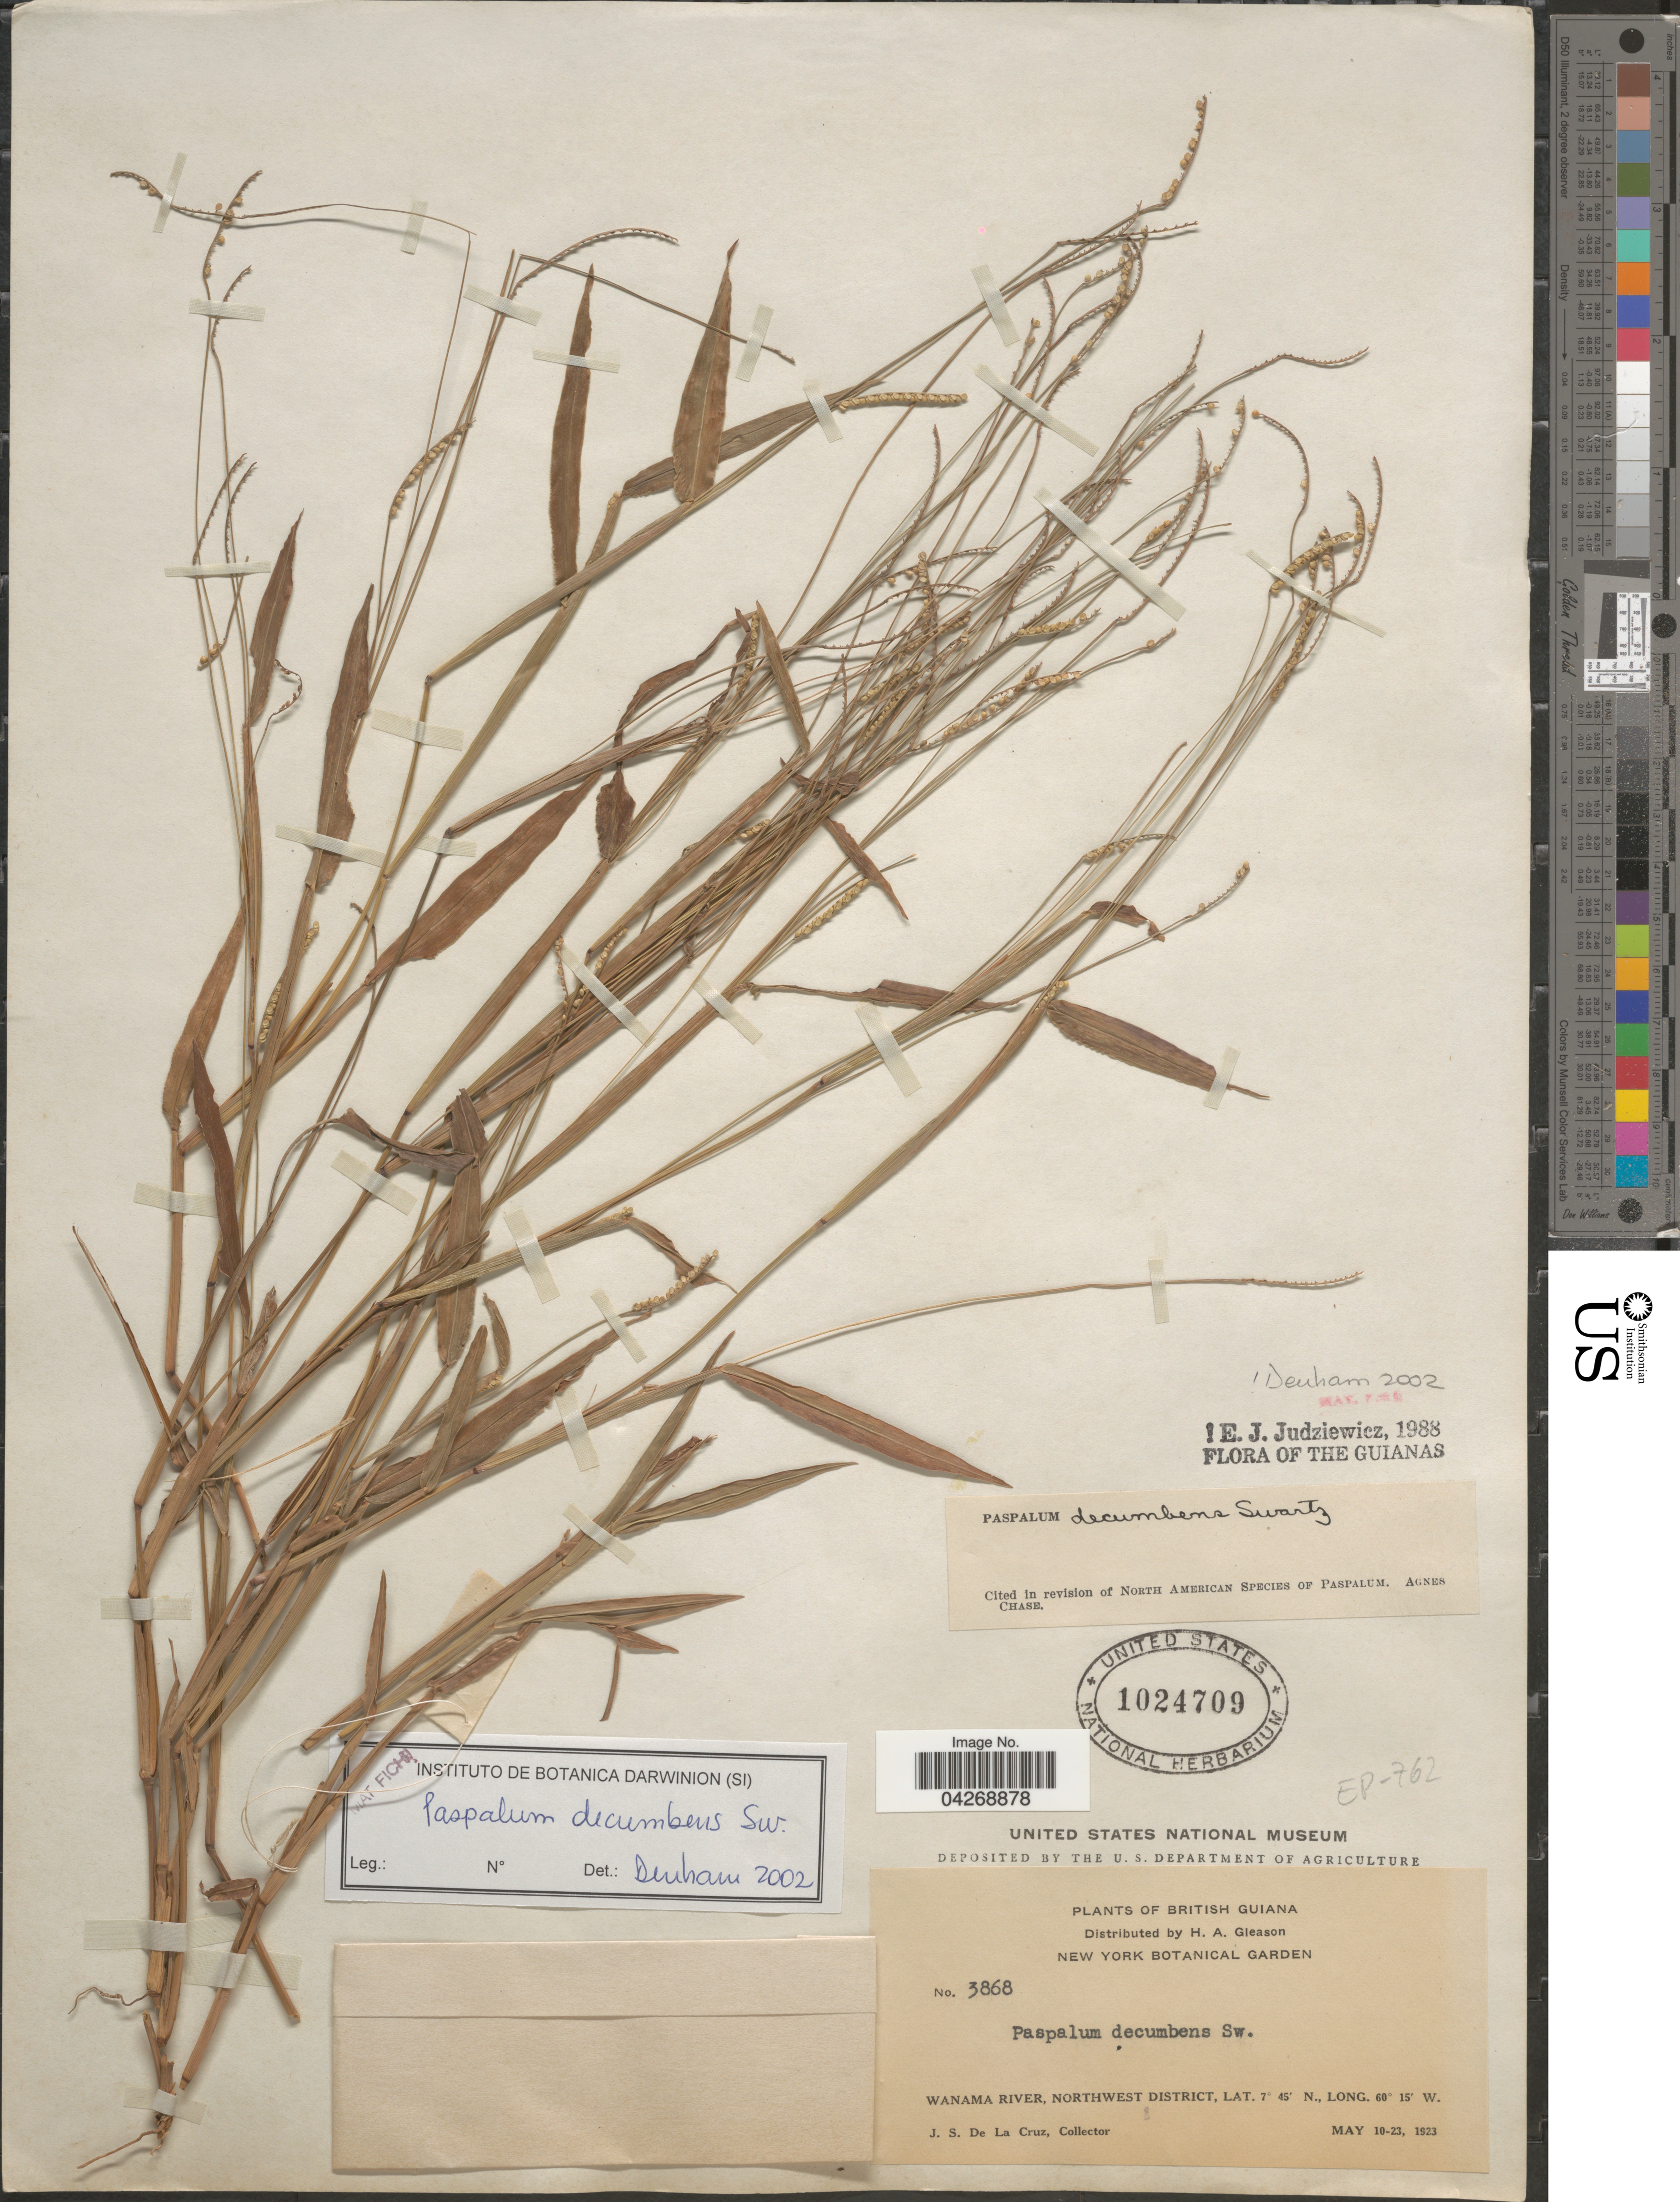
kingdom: Plantae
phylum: Tracheophyta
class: Liliopsida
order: Poales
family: Poaceae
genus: Paspalum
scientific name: Paspalum decumbens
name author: Sw.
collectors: J. S. de la Cruz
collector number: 3868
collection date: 1923-05-10/1923-05-23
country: Guyana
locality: British Guiana. Wanama River, Northwest District.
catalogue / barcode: US 1024709